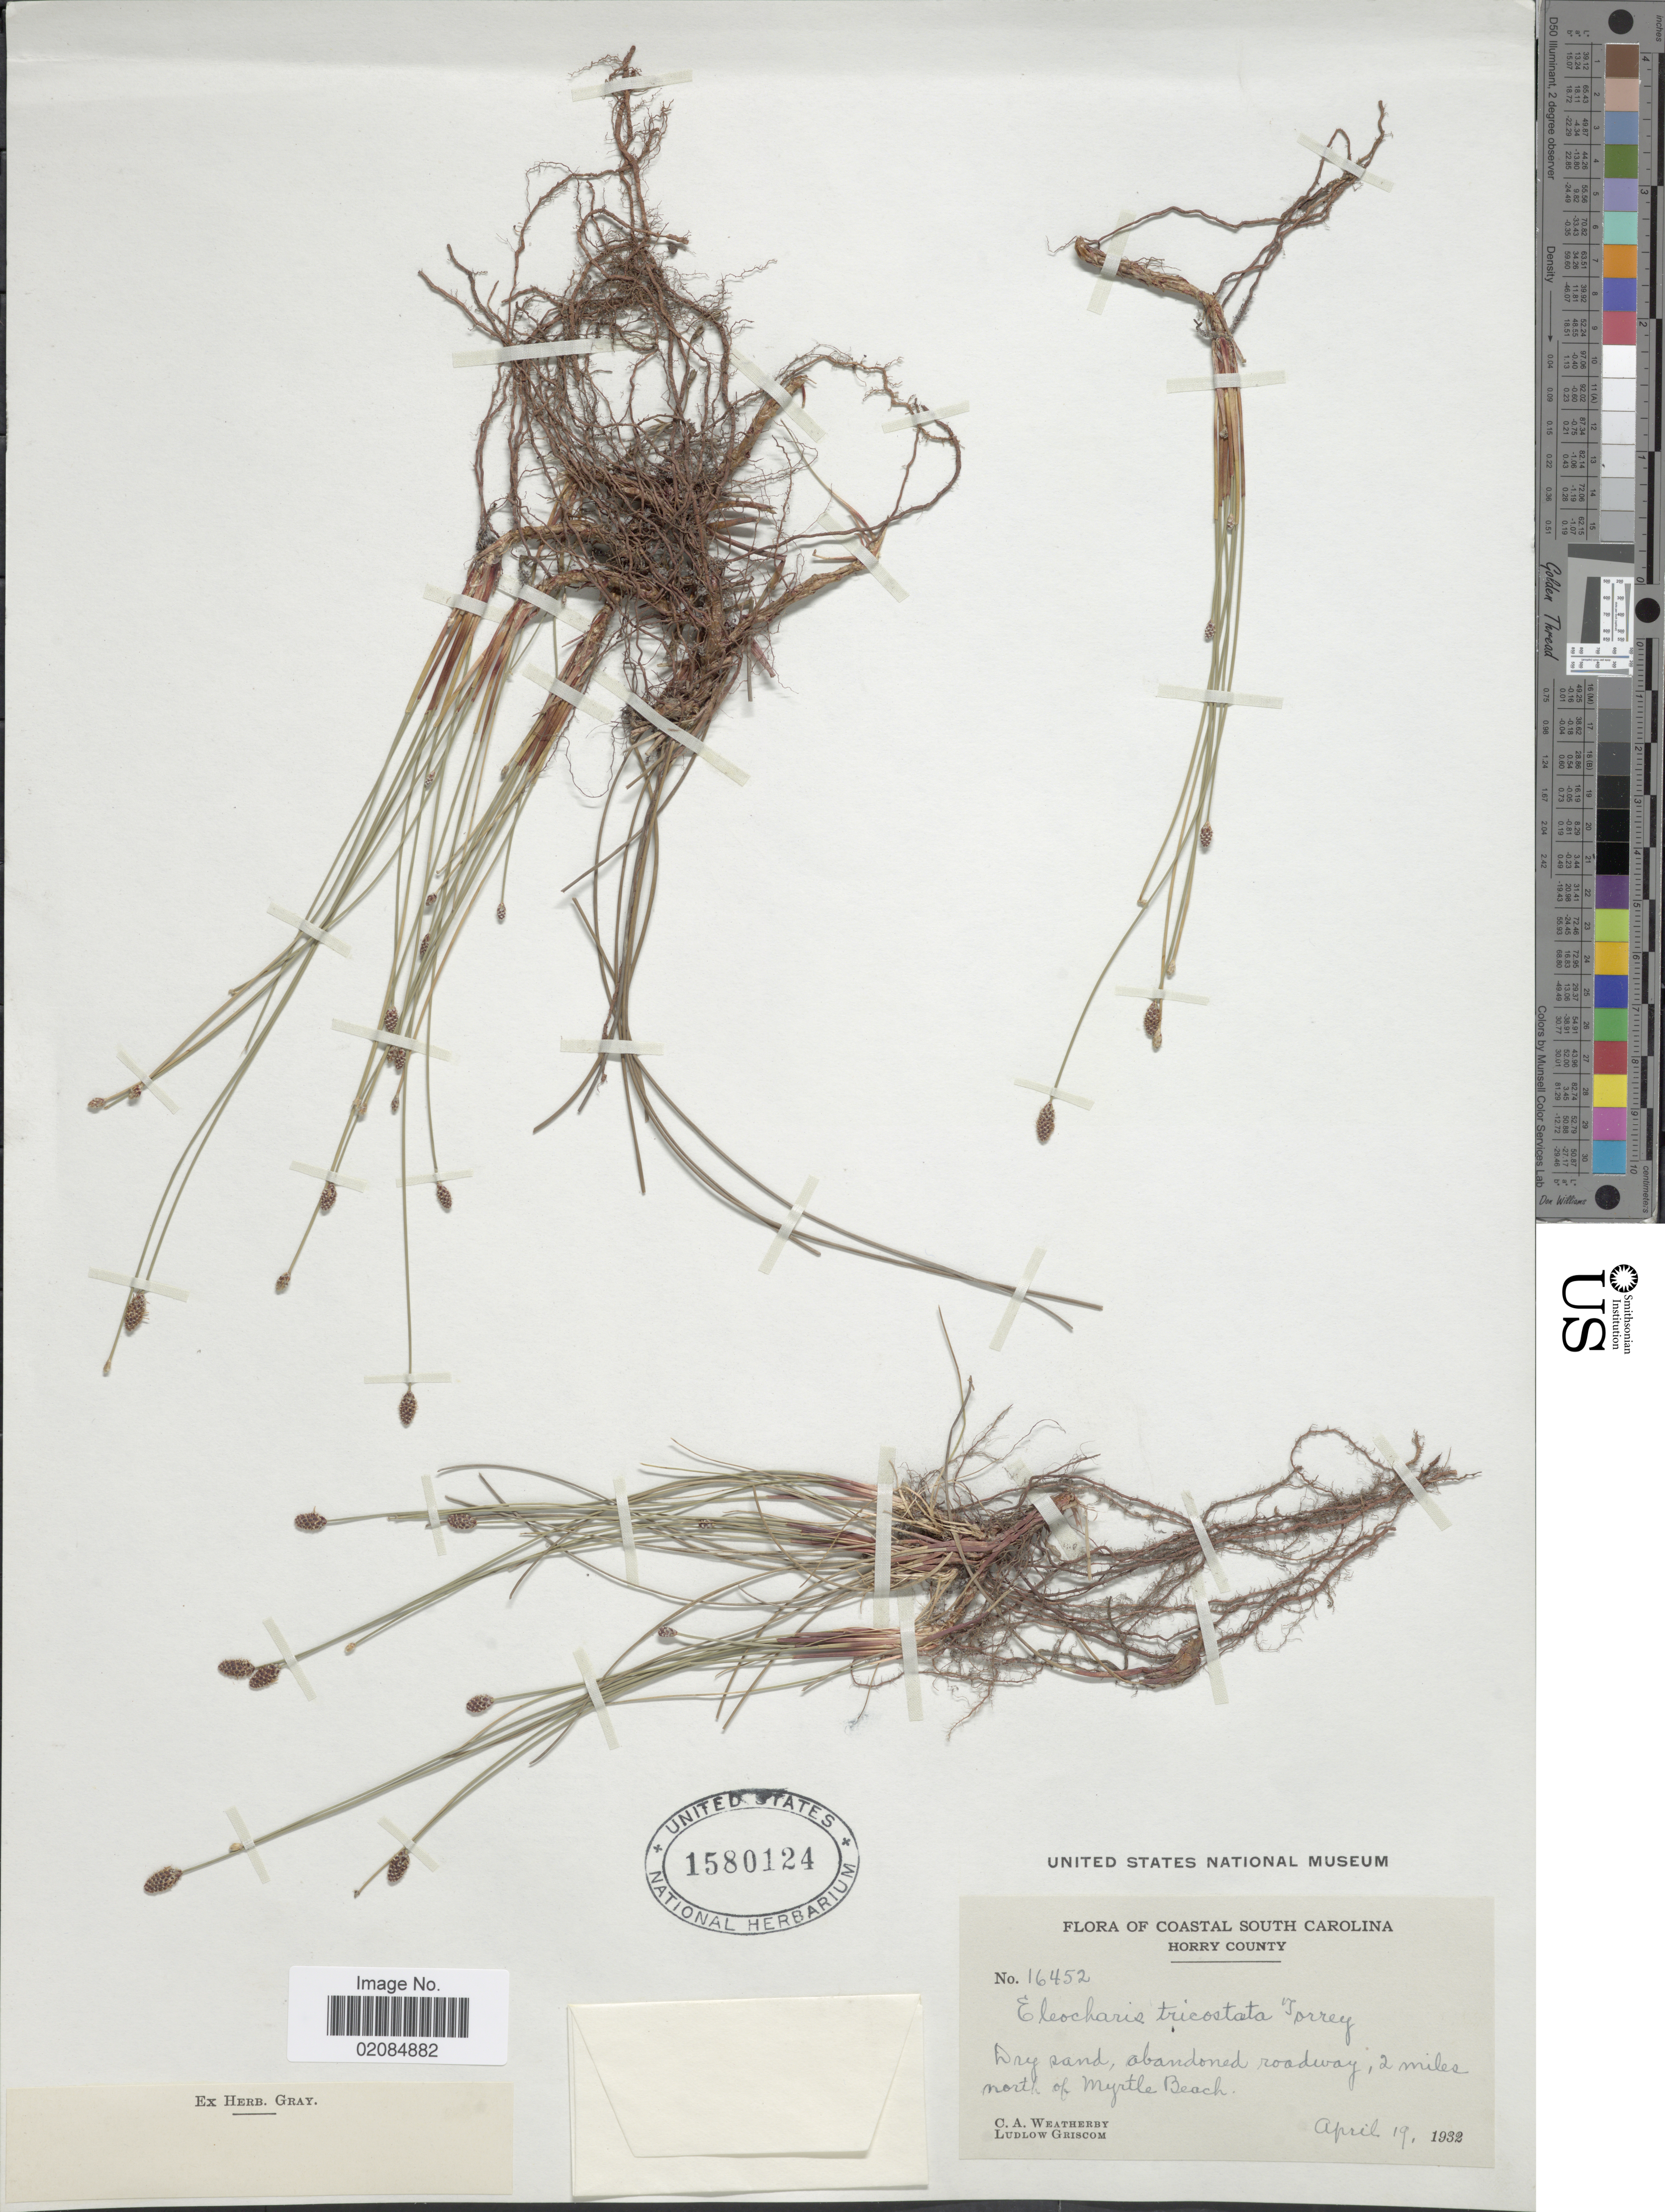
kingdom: Plantae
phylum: Tracheophyta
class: Liliopsida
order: Poales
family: Cyperaceae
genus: Eleocharis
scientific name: Eleocharis tricostata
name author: Torr.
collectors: C. A. Weatherby & L. Griscom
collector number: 16452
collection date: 1932-04-19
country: United States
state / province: South Carolina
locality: Coastal South Carolina. Horry County. 2 miles north of Myrtle Beach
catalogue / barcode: US 1580124